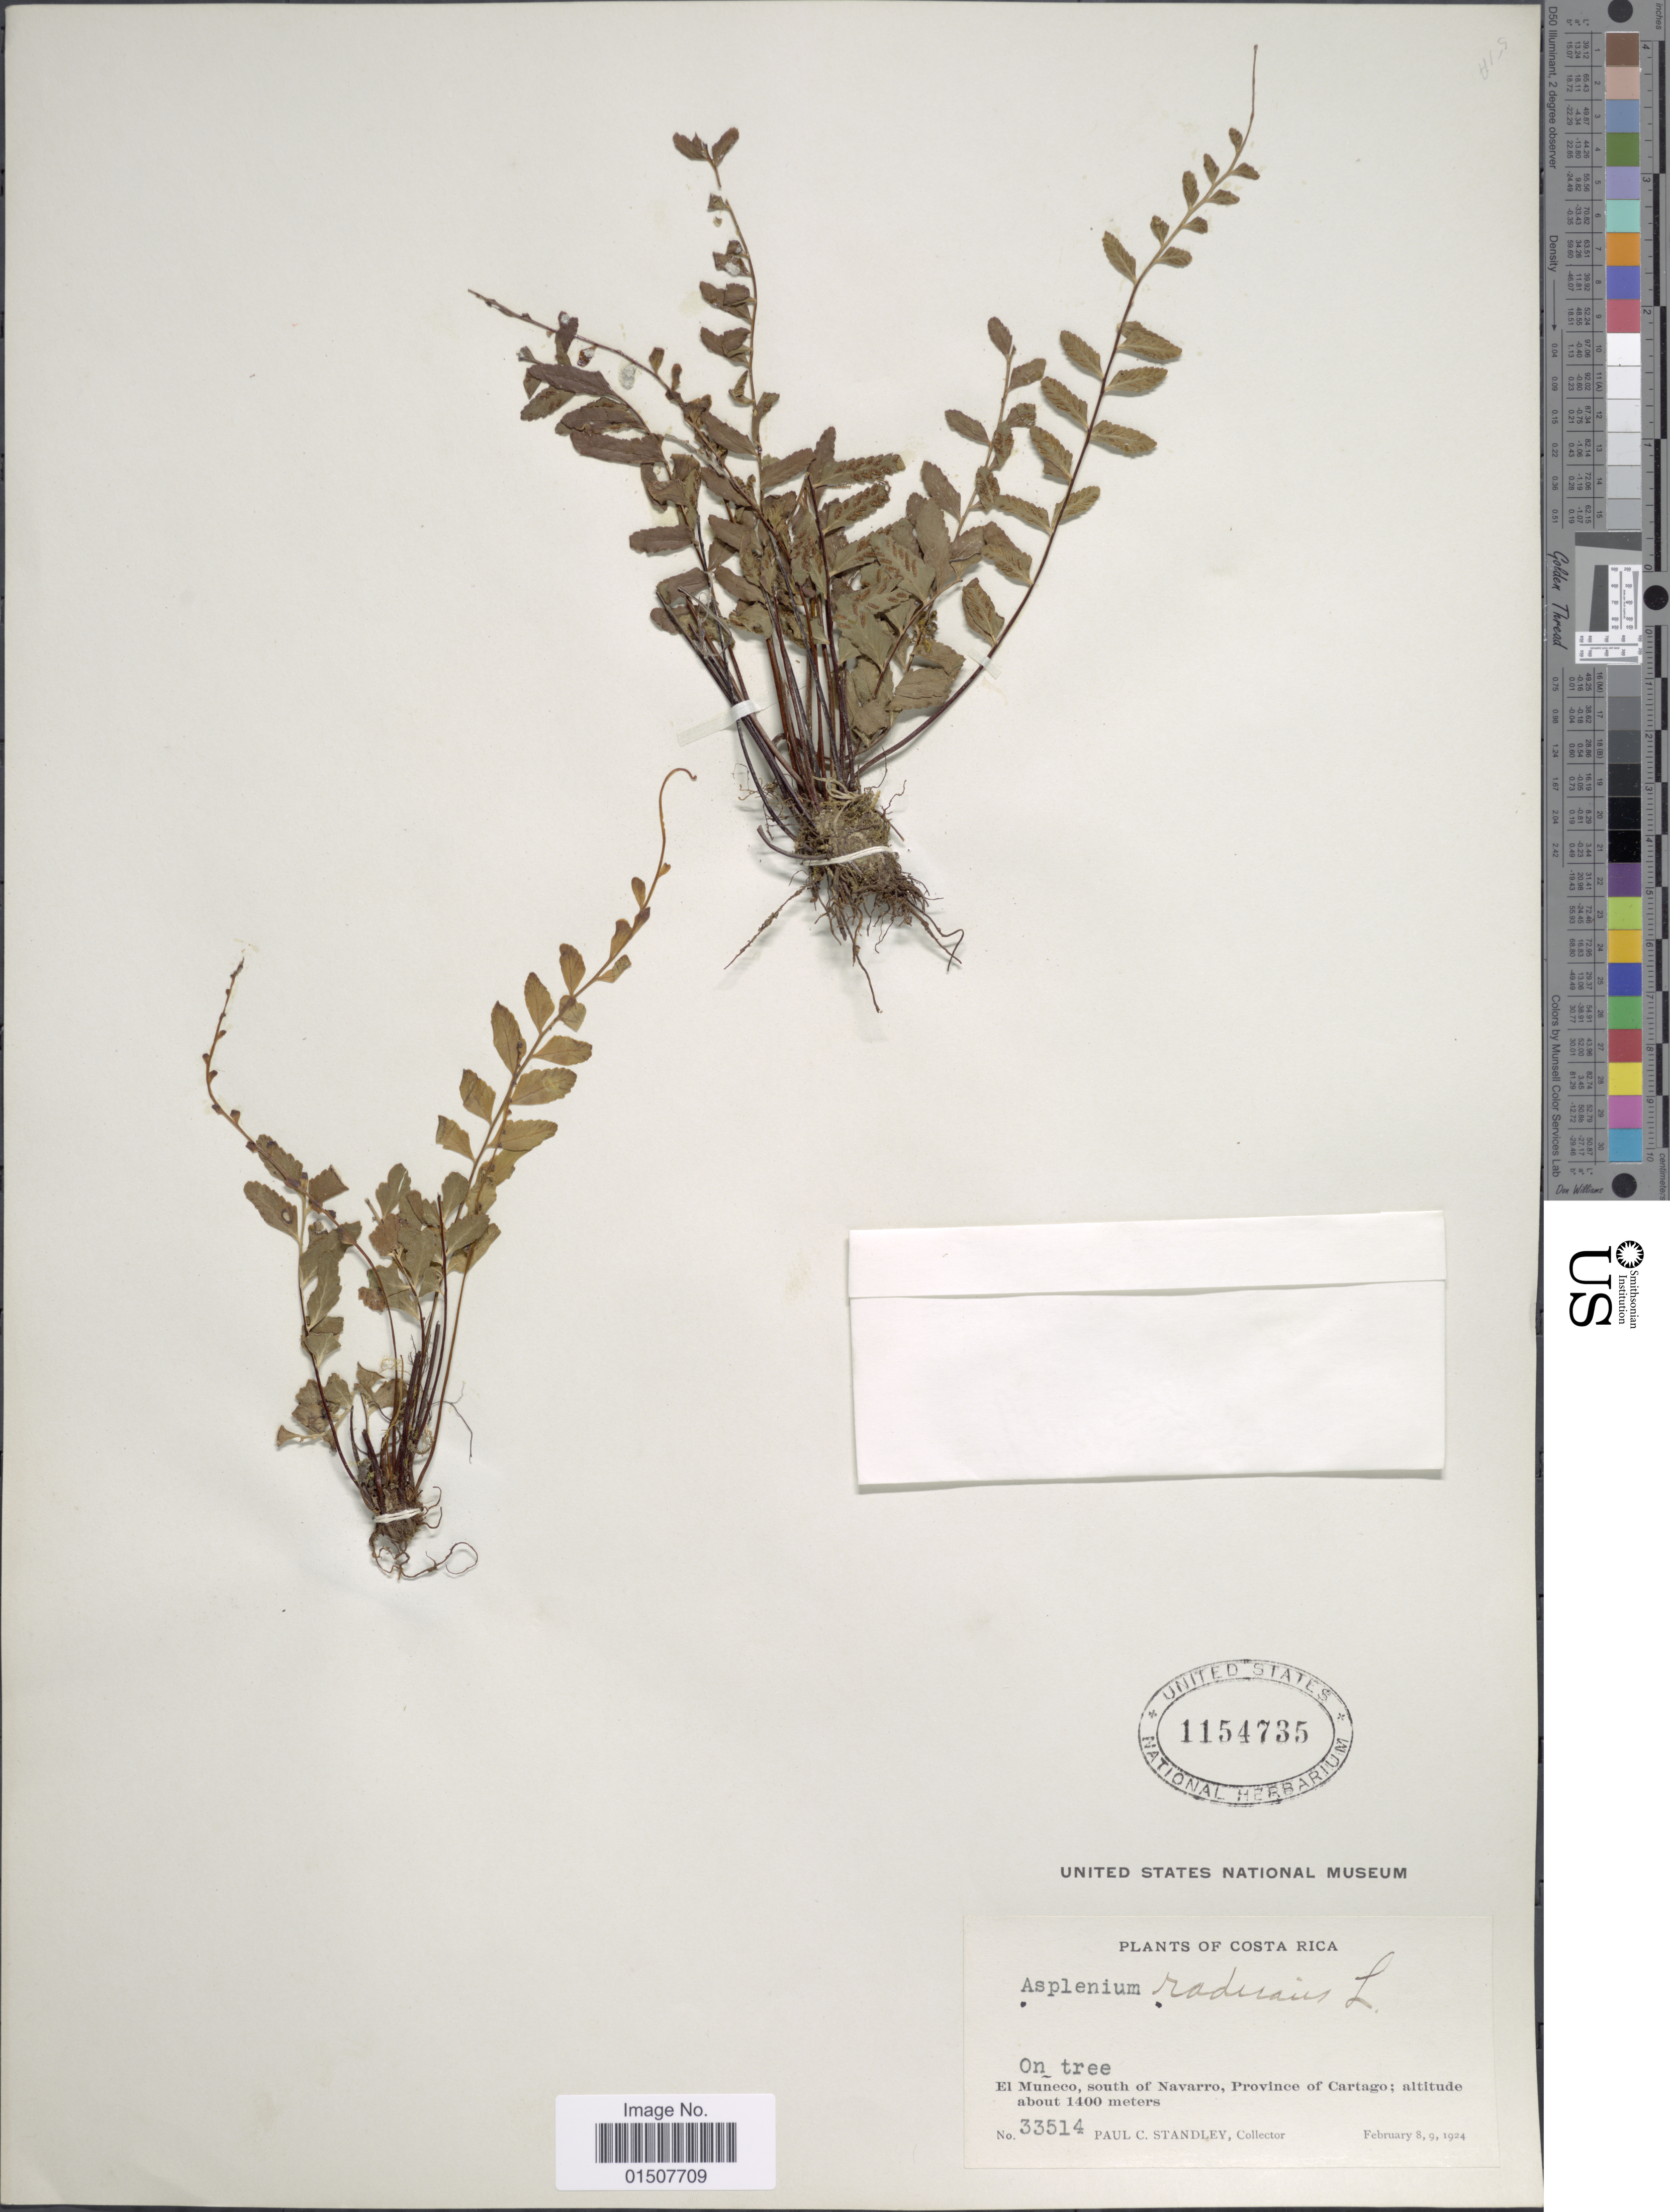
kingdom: Plantae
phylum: Tracheophyta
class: Polypodiopsida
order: Polypodiales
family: Aspleniaceae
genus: Asplenium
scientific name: Asplenium radicans var. cirrhatum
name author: (Rich. ex Willd.) Rosenst.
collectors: P. C. Standley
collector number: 33514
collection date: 1924-02-08/1924-02-09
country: Costa Rica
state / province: Cartago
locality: El Muneco, south of Navarro, Province of Cartago.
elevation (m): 1400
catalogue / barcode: US 1154735